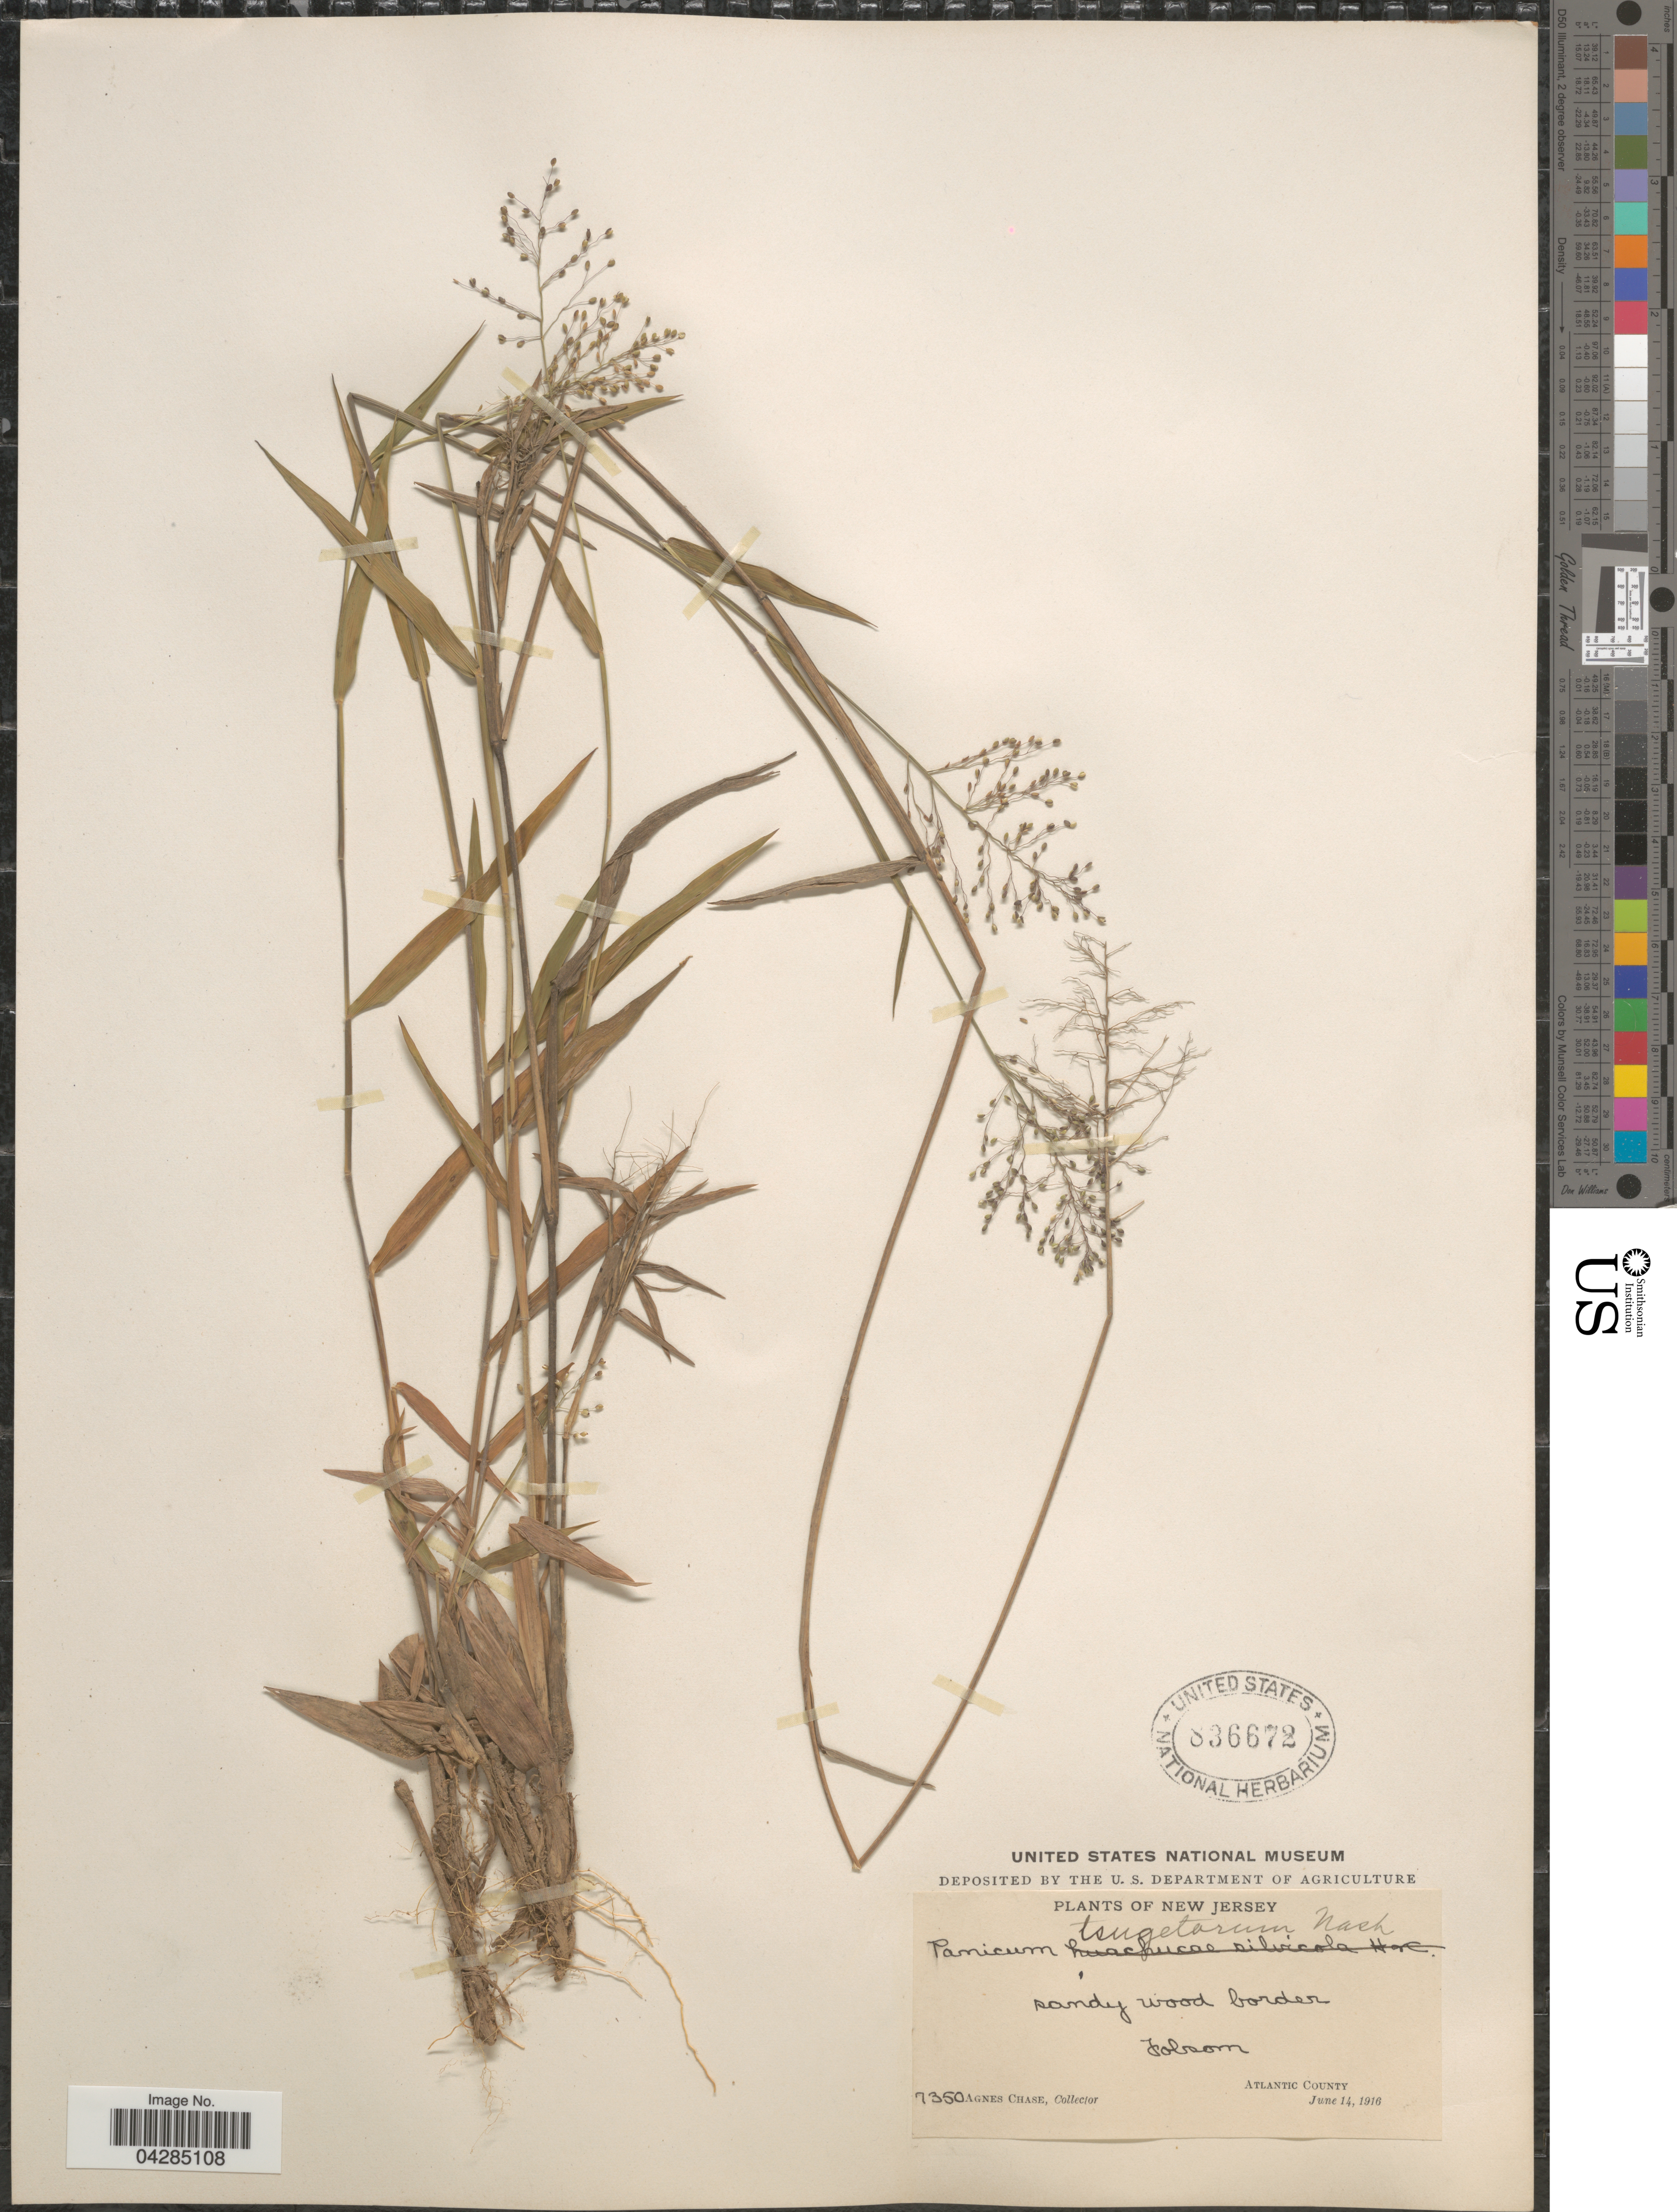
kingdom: Plantae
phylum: Tracheophyta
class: Liliopsida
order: Poales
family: Poaceae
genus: Dichanthelium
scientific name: Dichanthelium portoricense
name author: (Desv. ex Ham.) B.F. Hansen & Wunderlin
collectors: A. Chase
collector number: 7350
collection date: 1916-06-14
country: United States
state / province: New Jersey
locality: Folsom. Atlantic County.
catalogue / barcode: US 836672